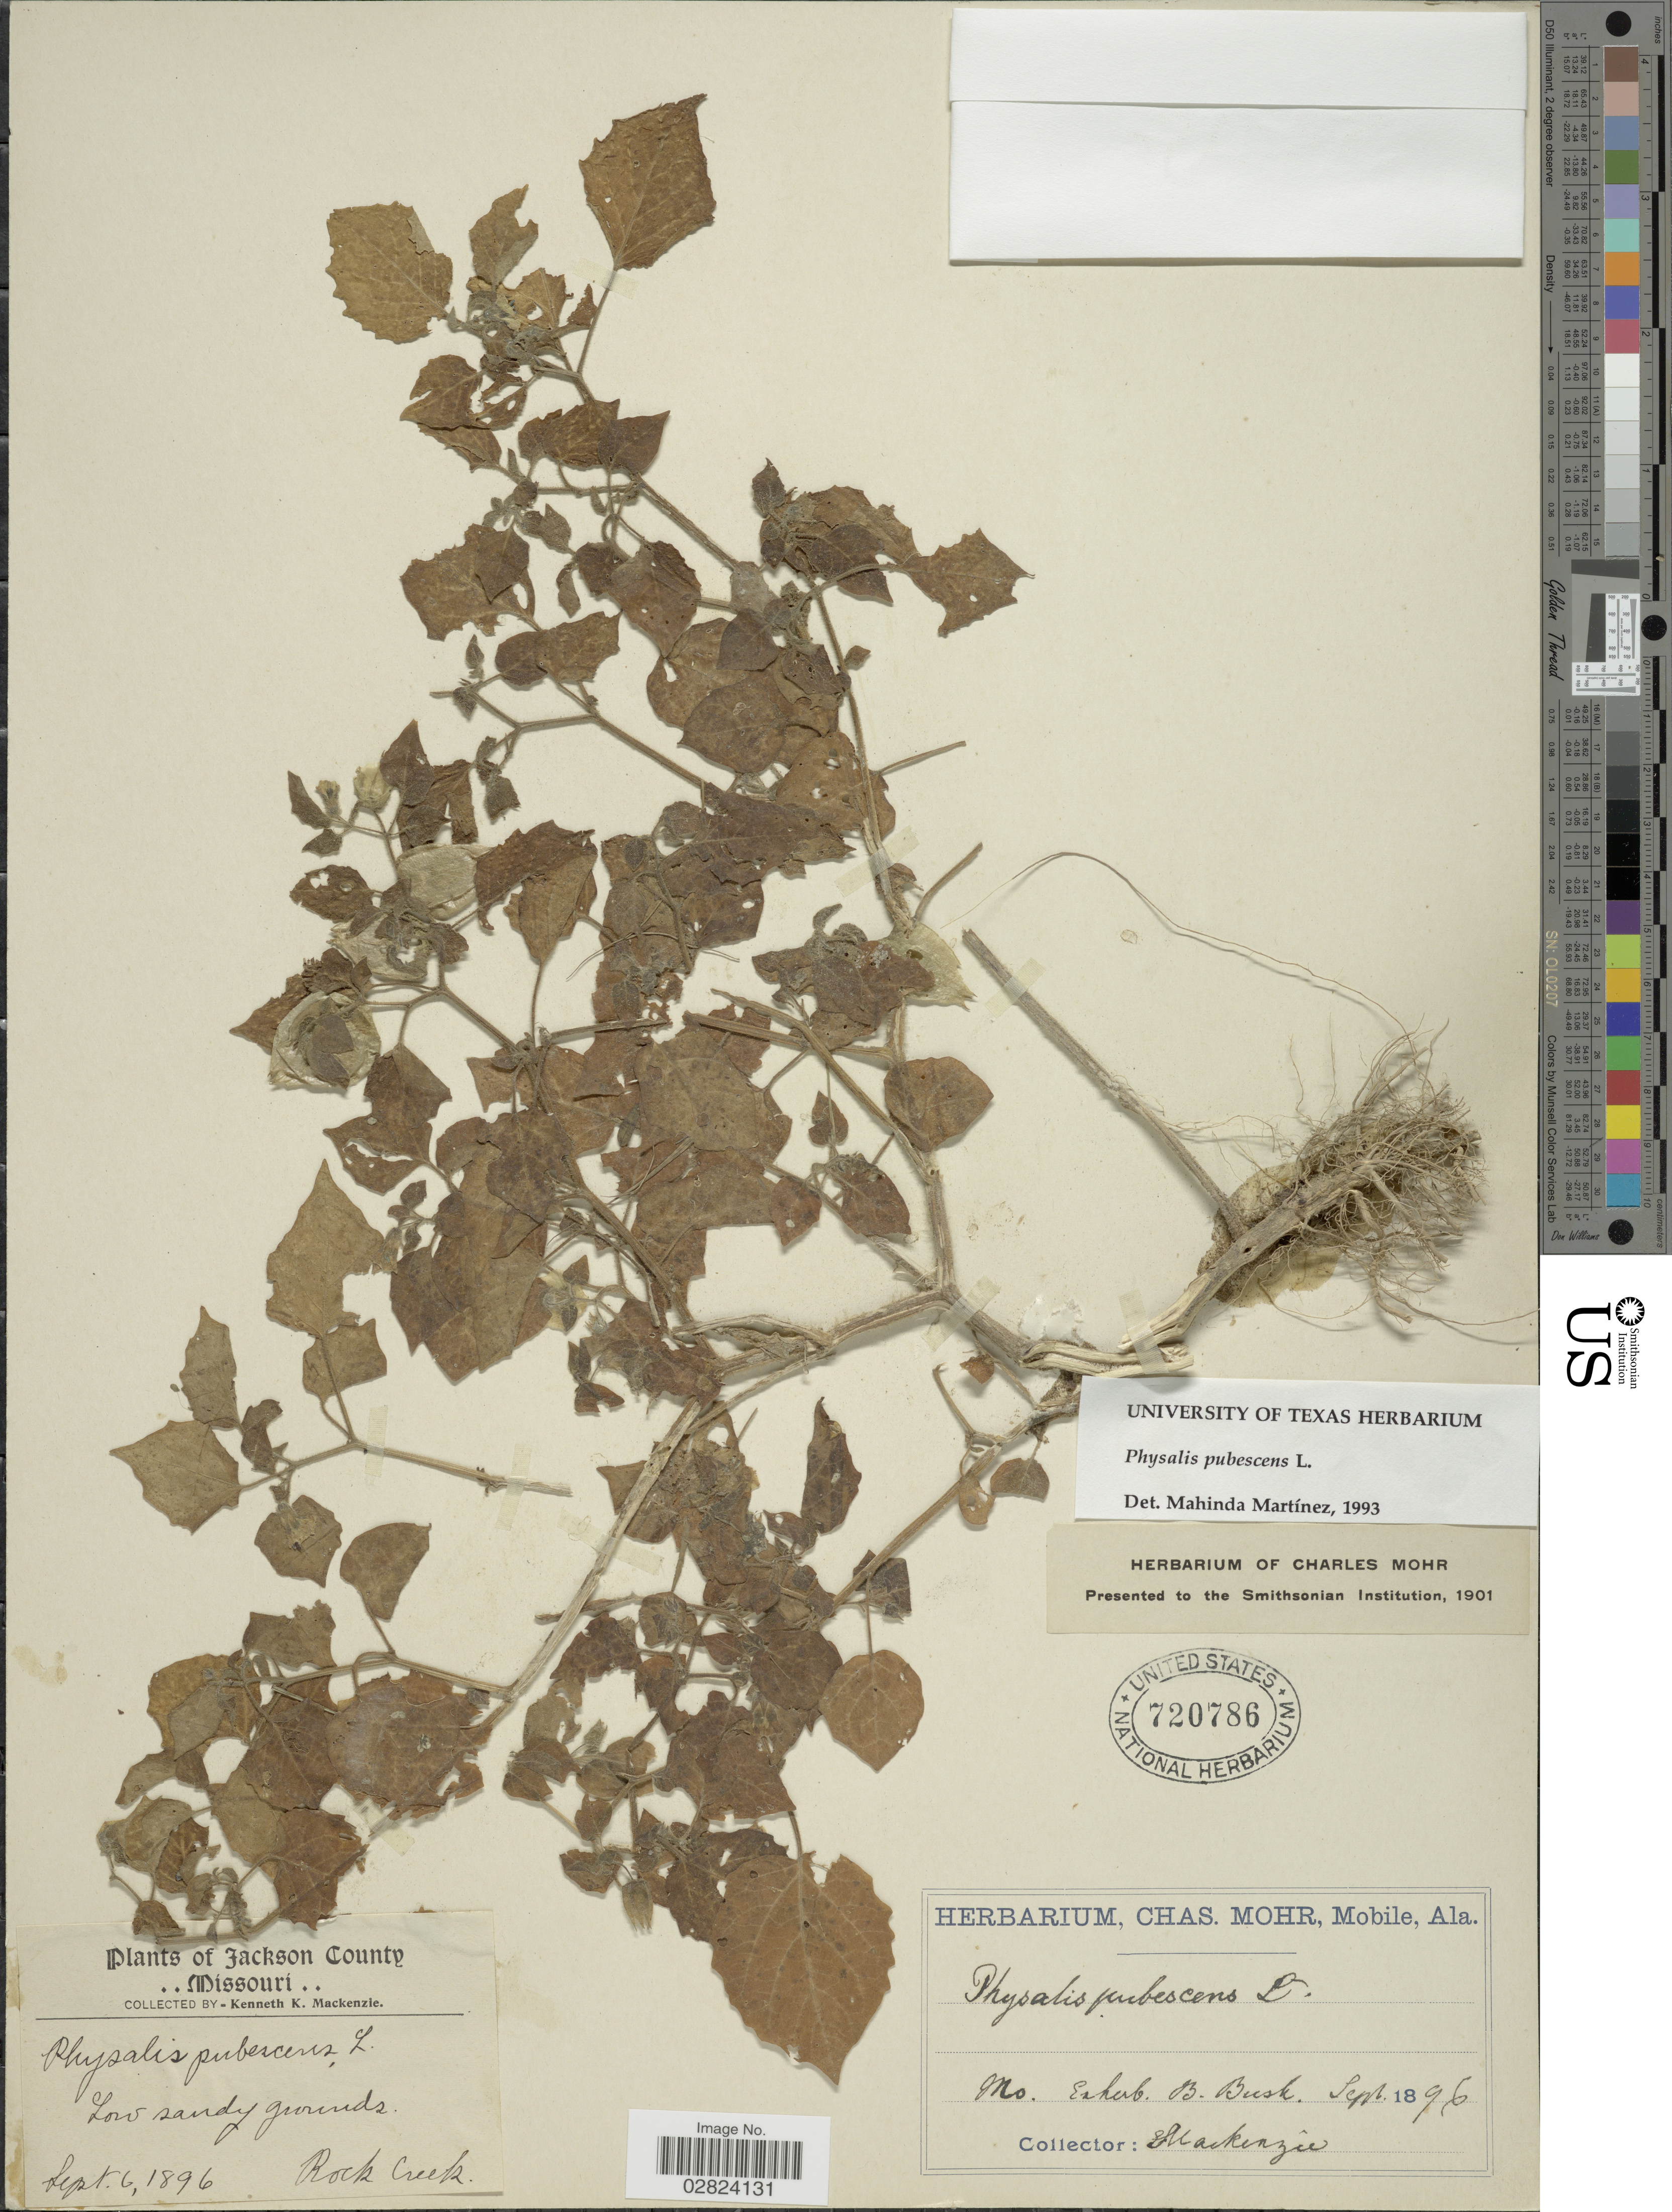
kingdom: Plantae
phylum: Tracheophyta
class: Magnoliopsida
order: Solanales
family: Solanaceae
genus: Physalis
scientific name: Physalis pubescens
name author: L.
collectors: K. K. Mackenzie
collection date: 1896-09-06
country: United States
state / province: Missouri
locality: Jackson County. Rock Creek.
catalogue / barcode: US 720786